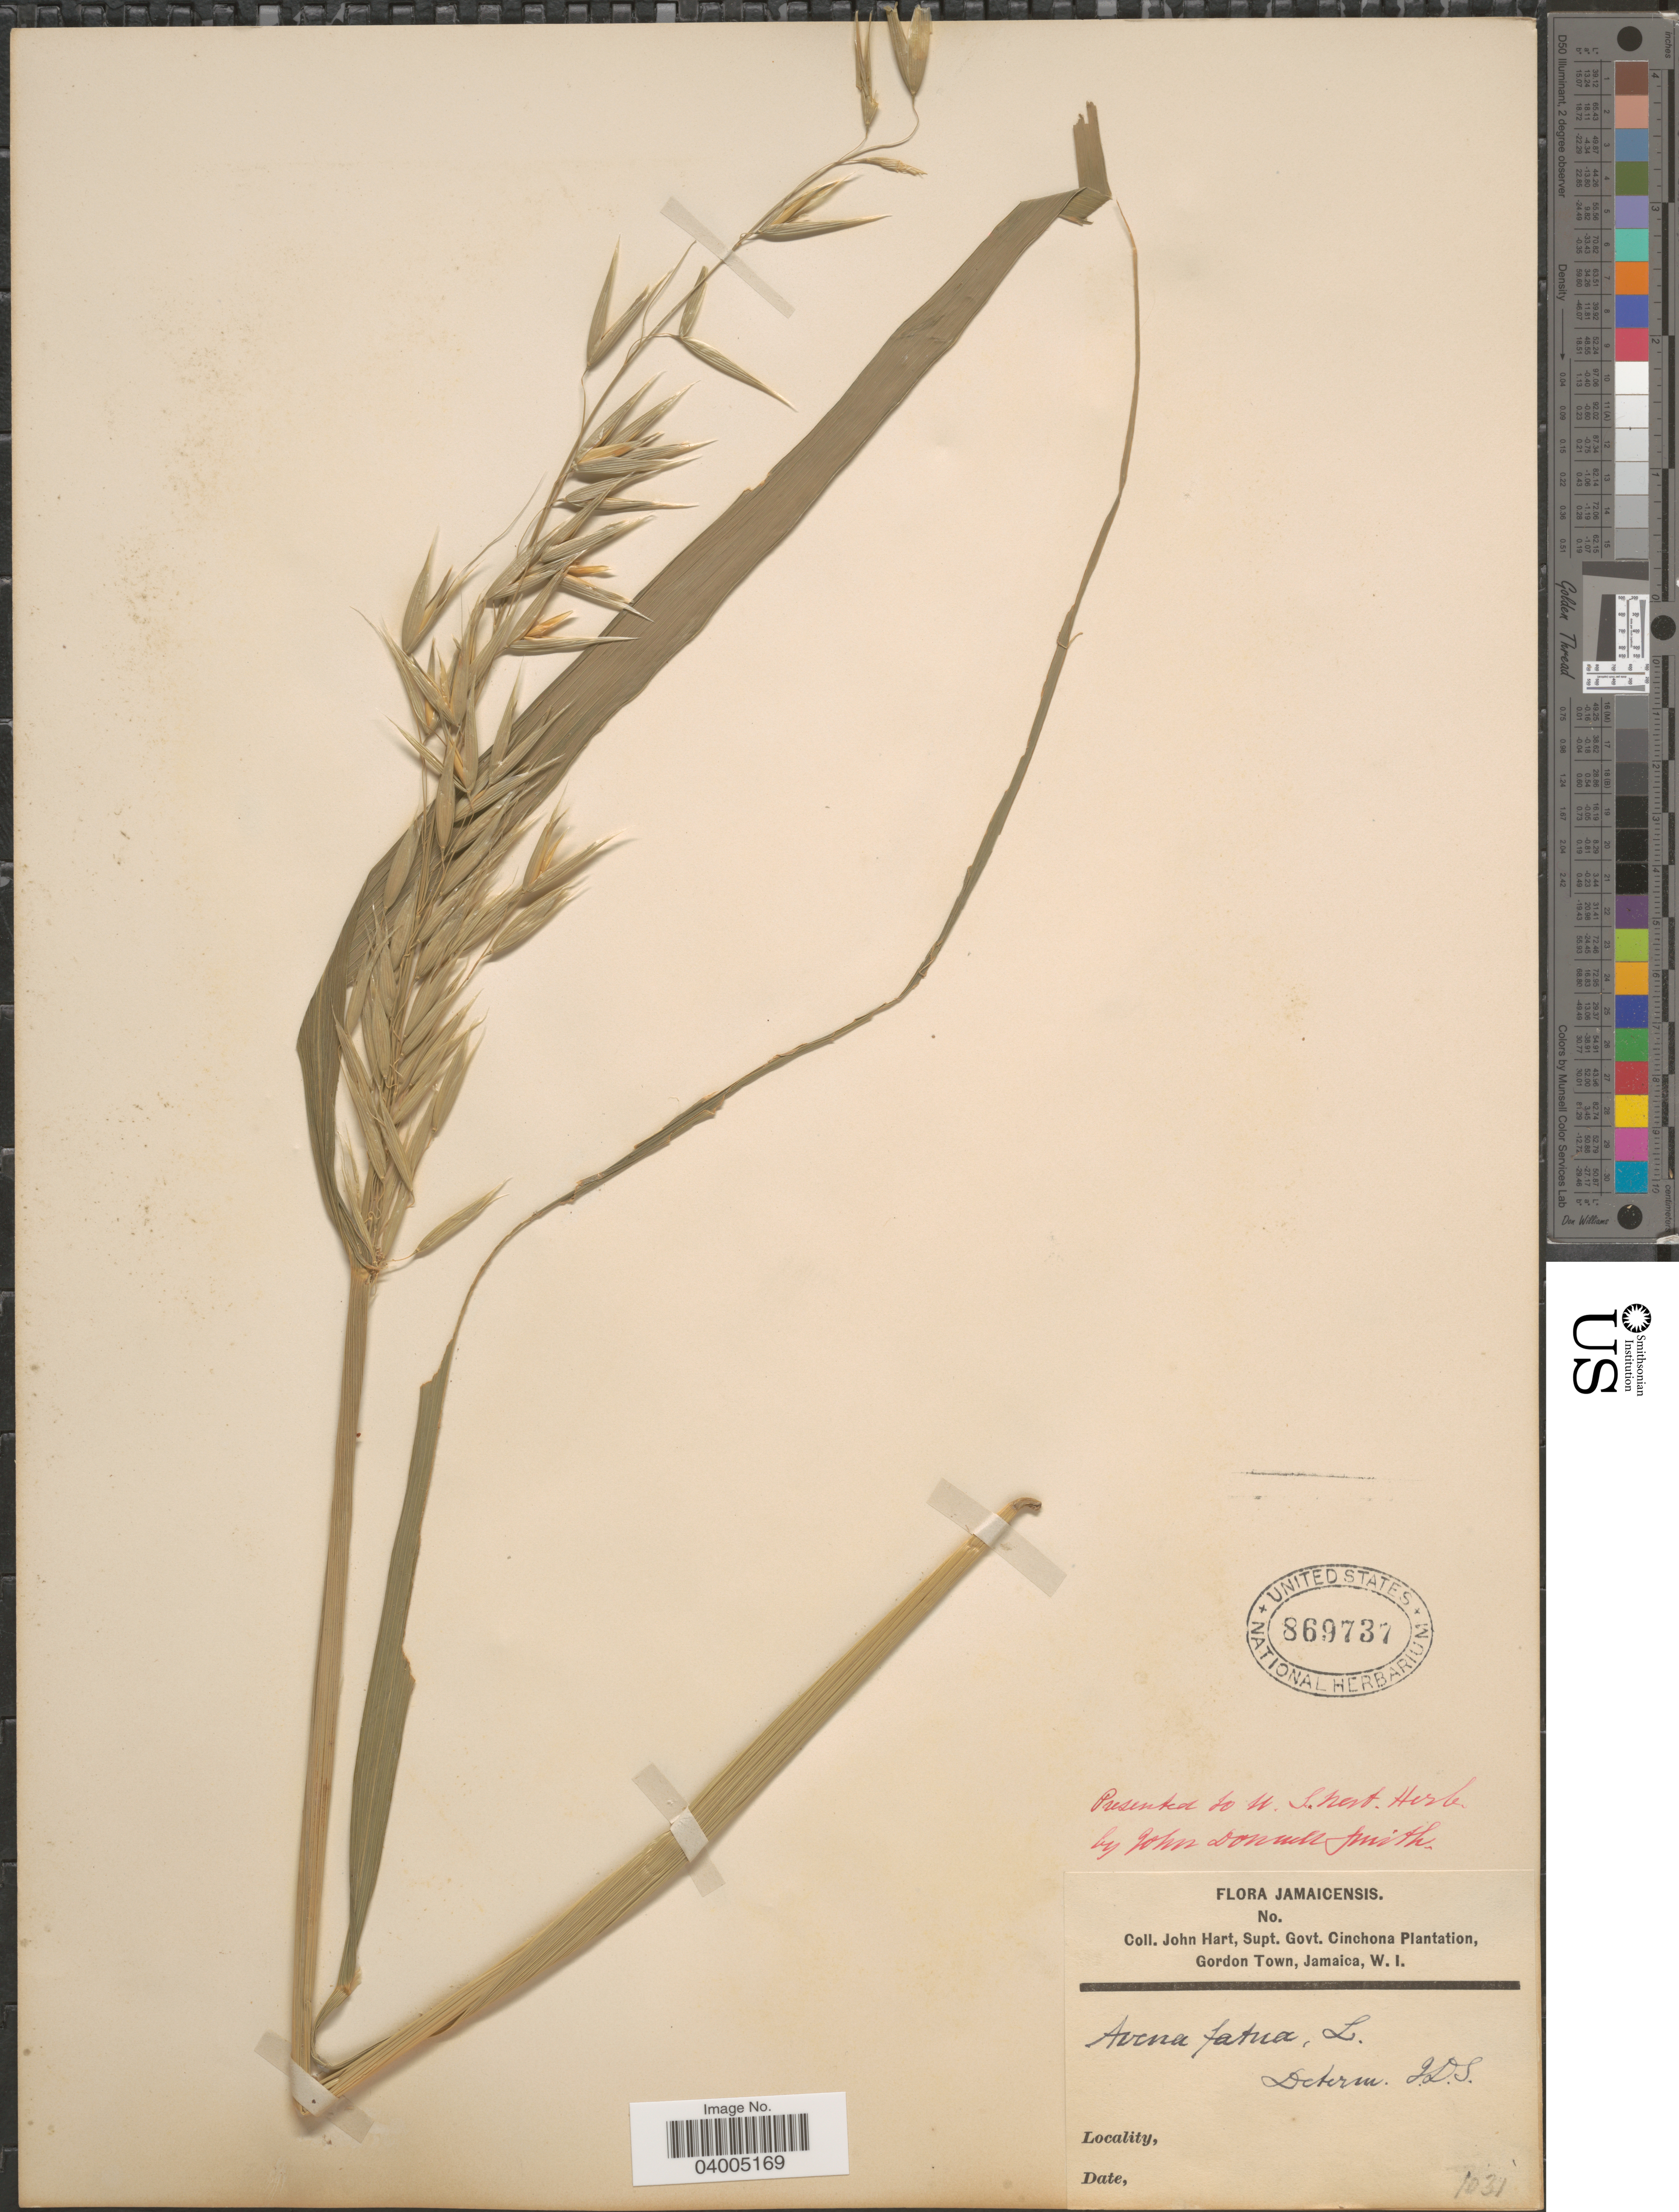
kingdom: Plantae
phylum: Tracheophyta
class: Liliopsida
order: Poales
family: Poaceae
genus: Avena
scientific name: Avena sativa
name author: L.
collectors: J. H. Hart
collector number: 1031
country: Jamaica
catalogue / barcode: US 869737